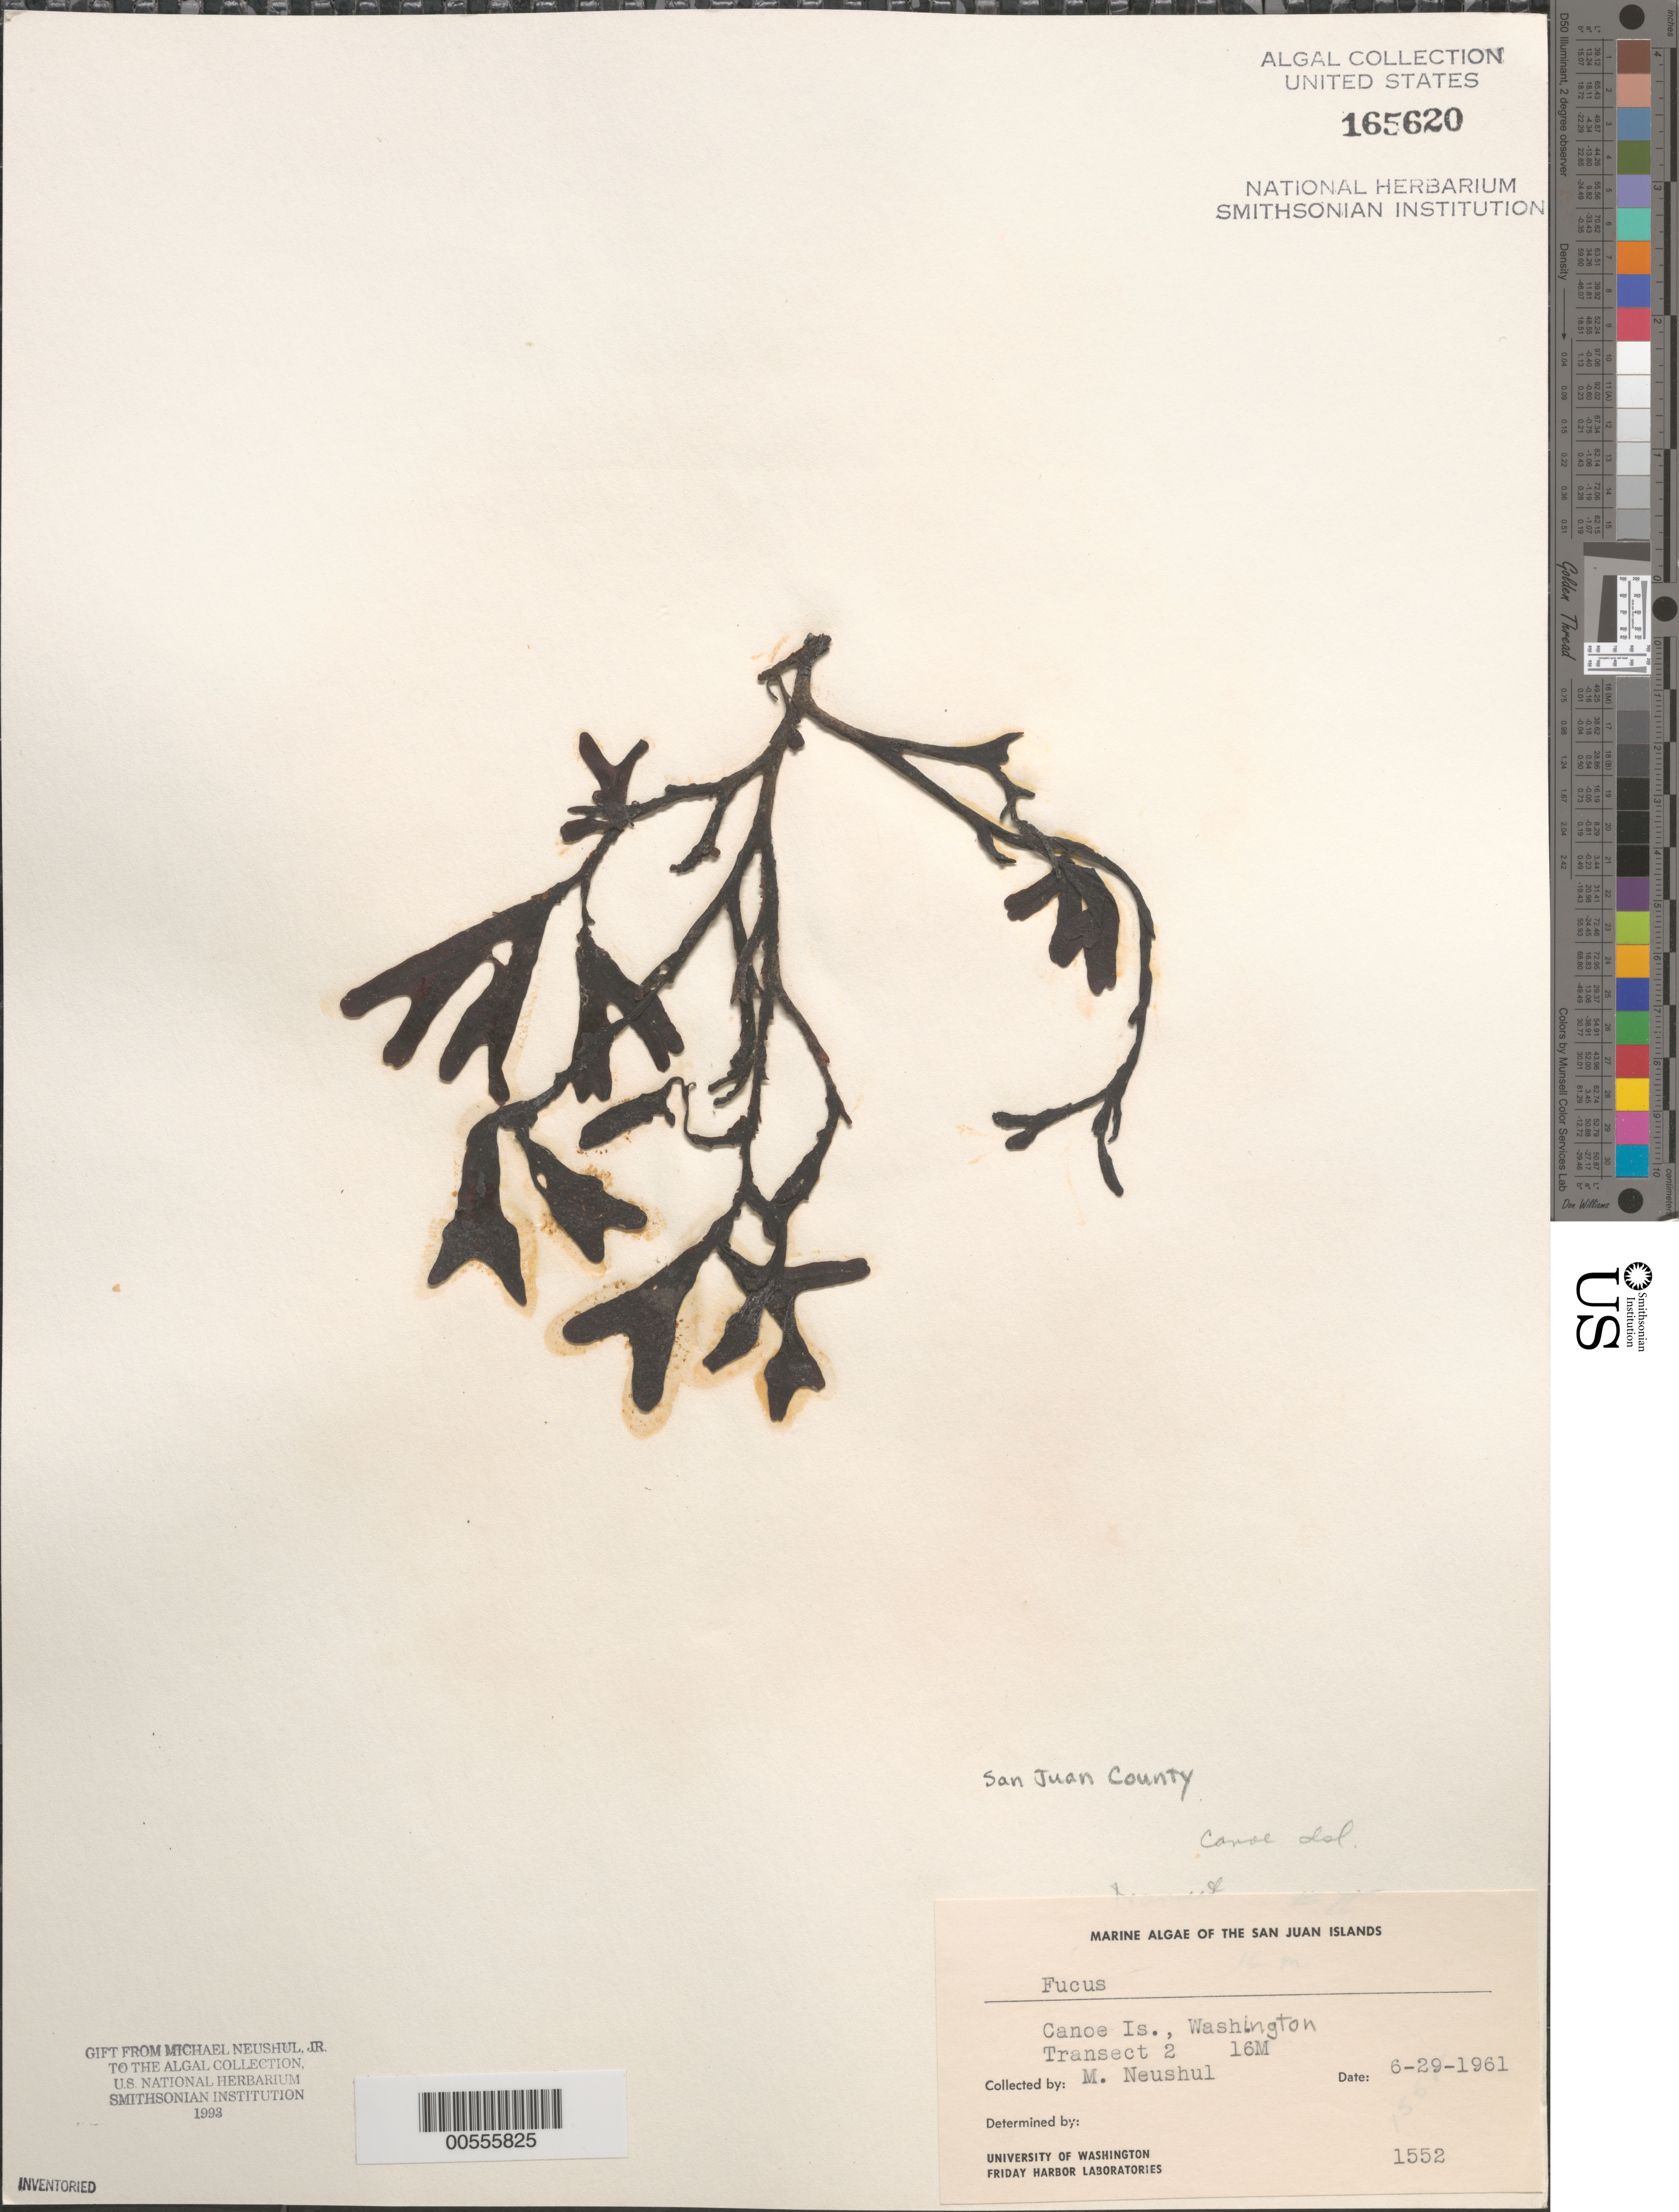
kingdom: Chromista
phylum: Ochrophyta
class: Phaeophyceae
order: Fucales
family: Fucaceae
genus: Fucus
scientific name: Fucus sp.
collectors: M. Neushul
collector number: Neushul 1552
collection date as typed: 29 Jun 1961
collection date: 1961-06-29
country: United States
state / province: Washington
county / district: San Juan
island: Canoe Island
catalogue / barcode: US 165620